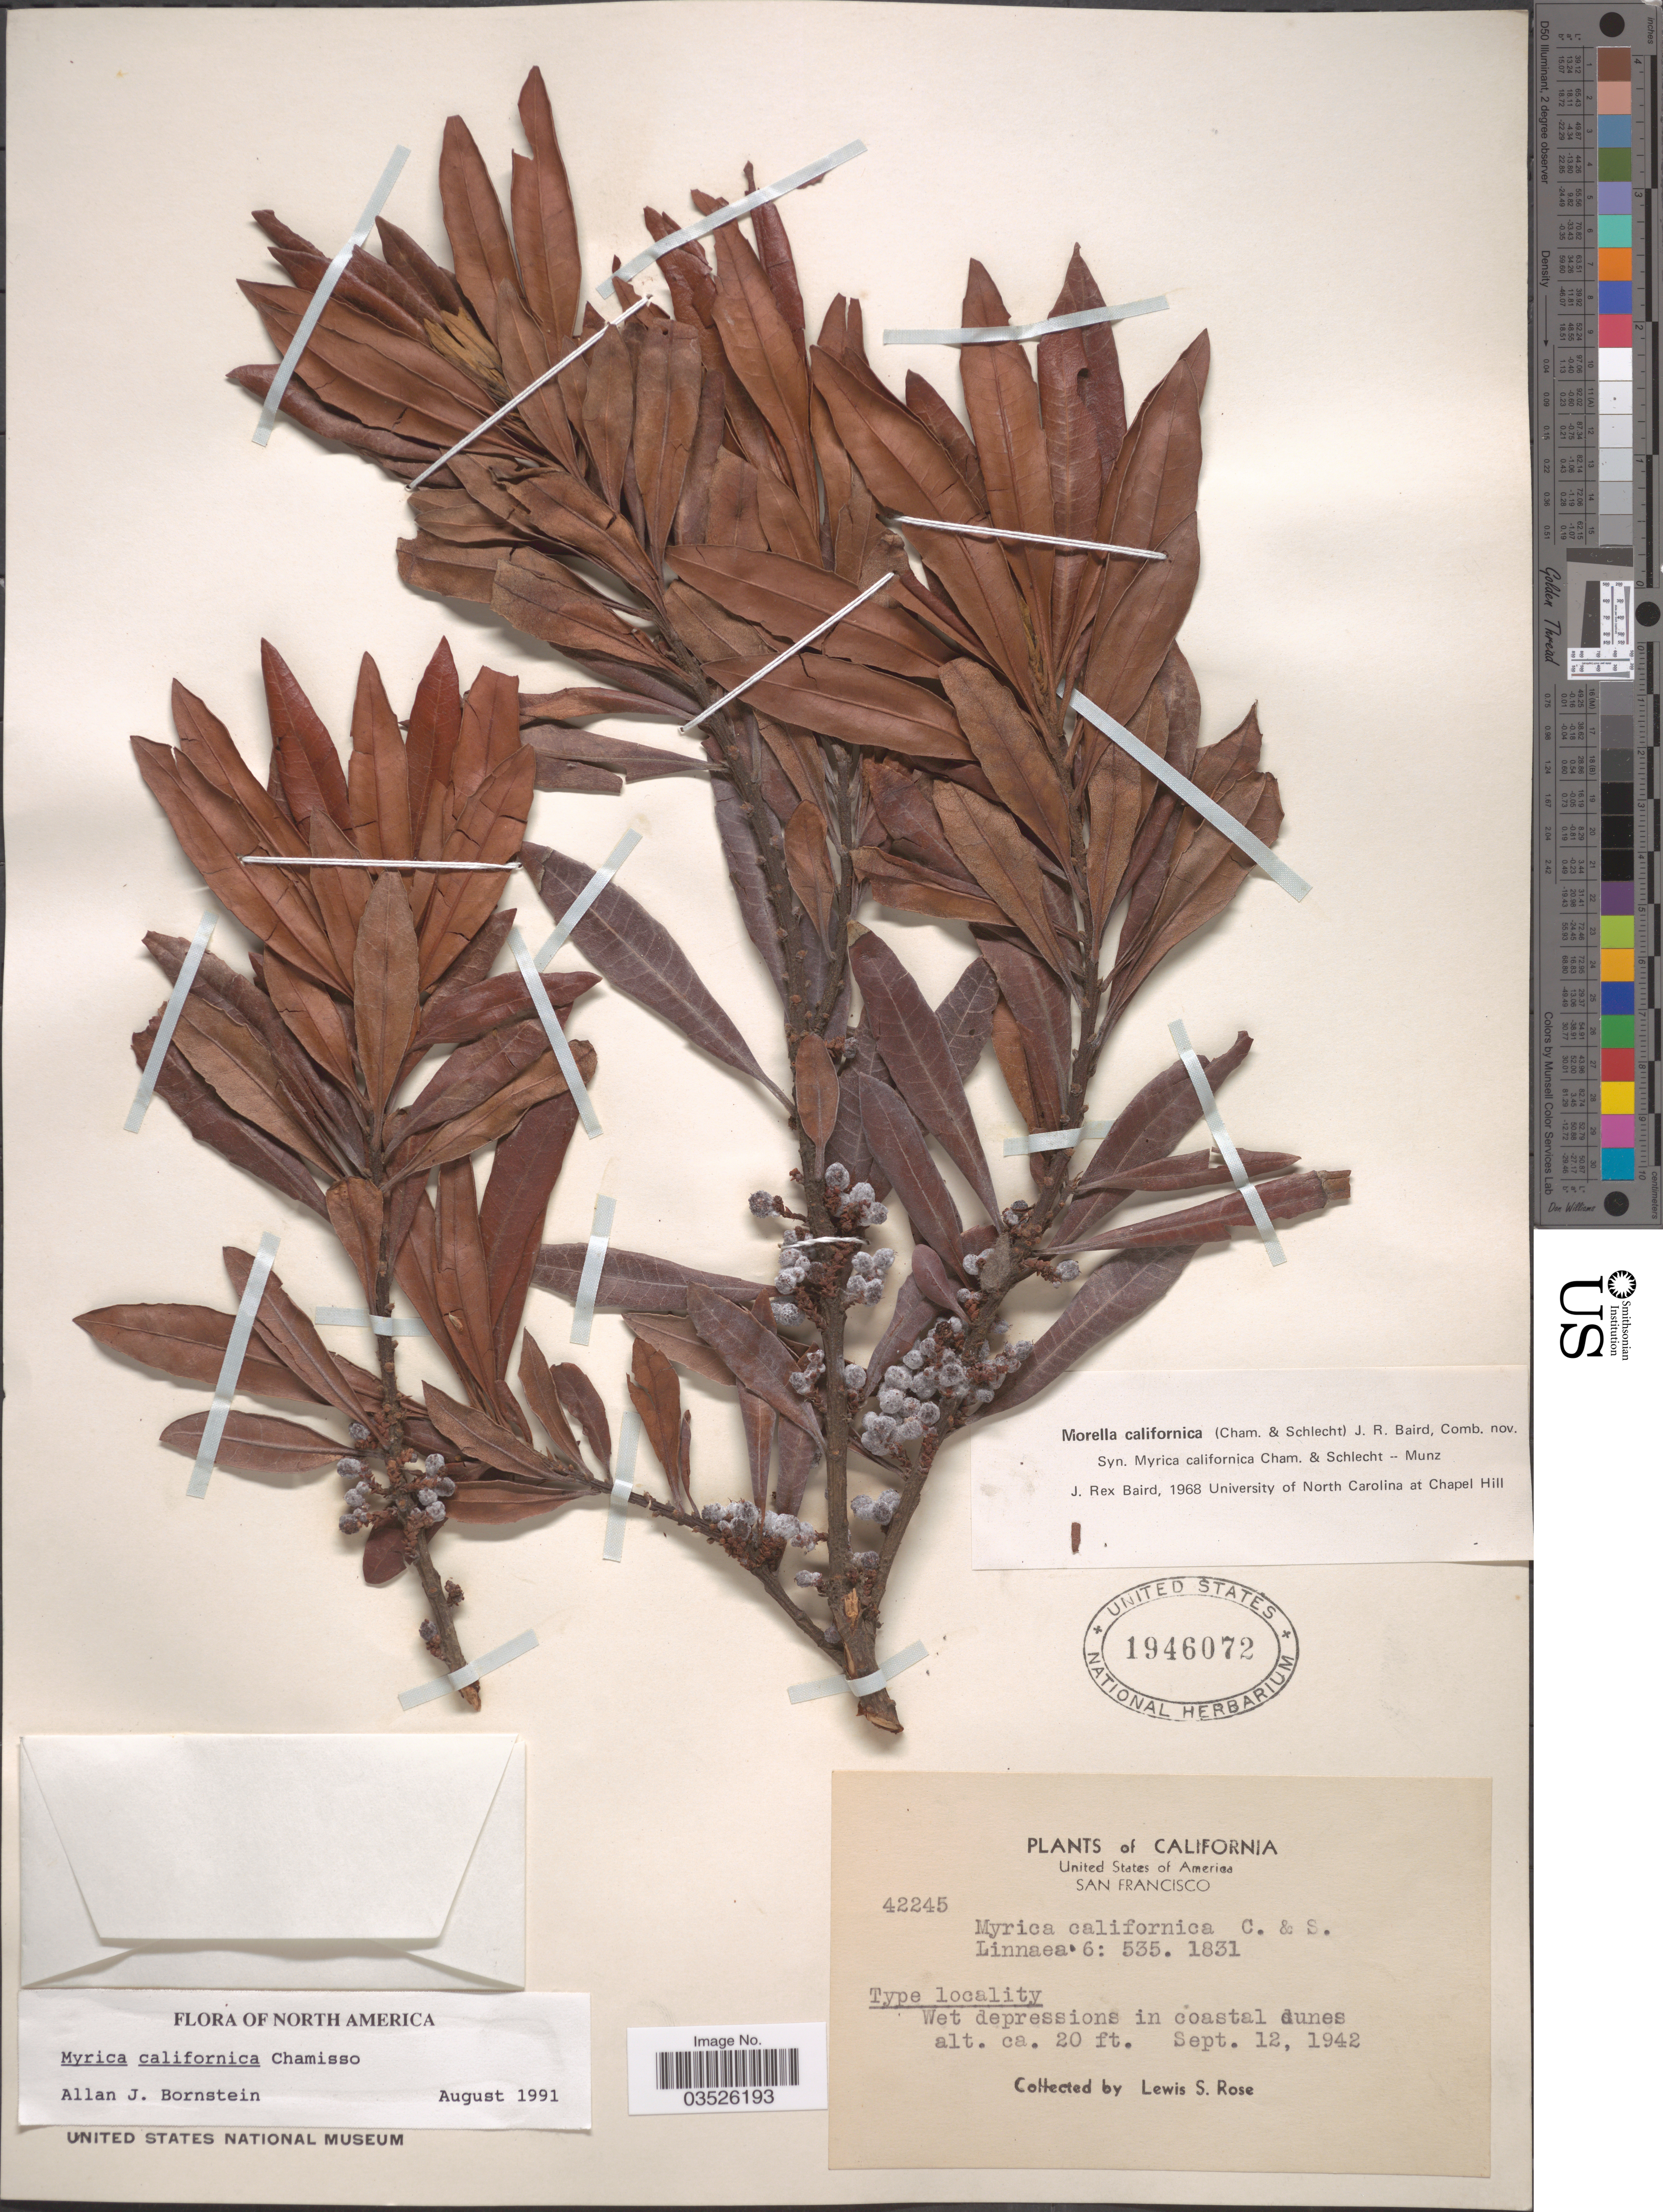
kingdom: Plantae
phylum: Tracheophyta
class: Magnoliopsida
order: Fagales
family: Myricaceae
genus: Morella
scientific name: Morella californica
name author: (Cham.) Wilbur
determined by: Strong, Mark T., (BOT), Smithsonian Institution - National Museum of Natural History (UNITED STATES)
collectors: L. S. Rose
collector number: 42245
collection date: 1942-09-12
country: United States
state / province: California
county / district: San Francisco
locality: San Francisco.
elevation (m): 6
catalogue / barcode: US 1946072